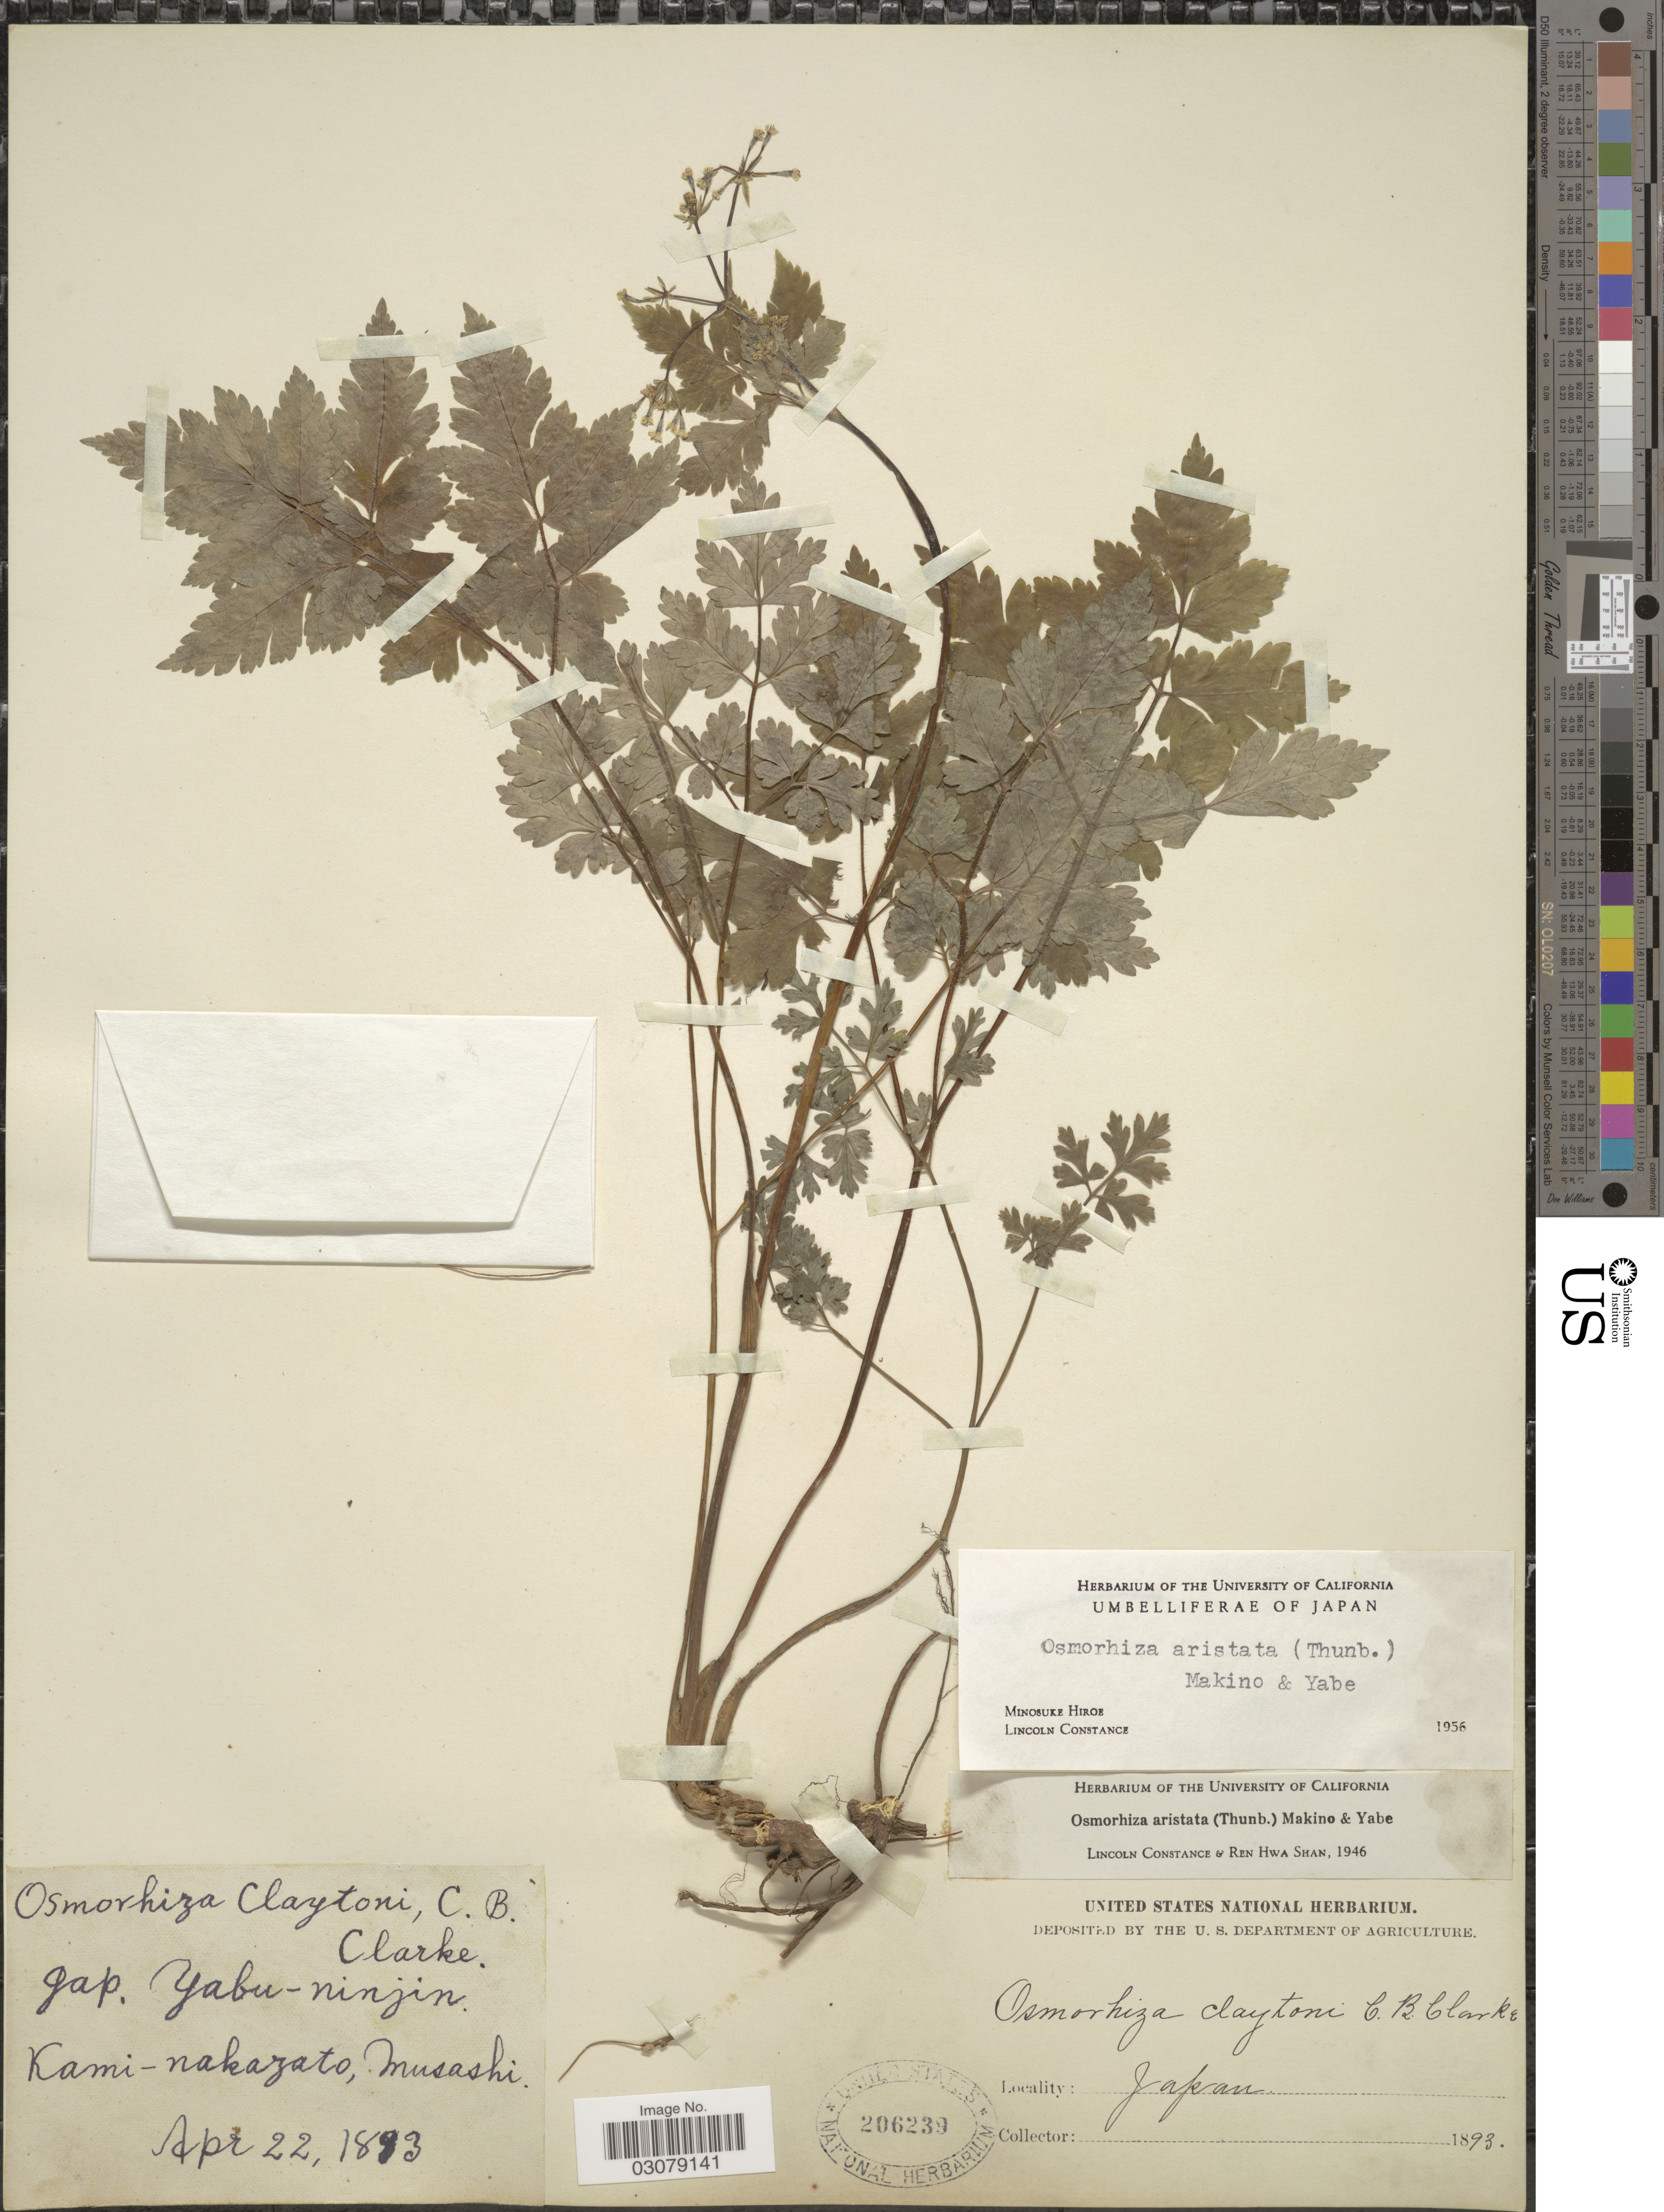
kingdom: Plantae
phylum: Tracheophyta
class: Magnoliopsida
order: Apiales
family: Apiaceae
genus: Osmorhiza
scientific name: Osmorhiza aristata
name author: (Thunb.) Rydb.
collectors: ex herb. United States National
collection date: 1893-04-22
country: Japan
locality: Kami-nakazato, Musashi.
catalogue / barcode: US 206239